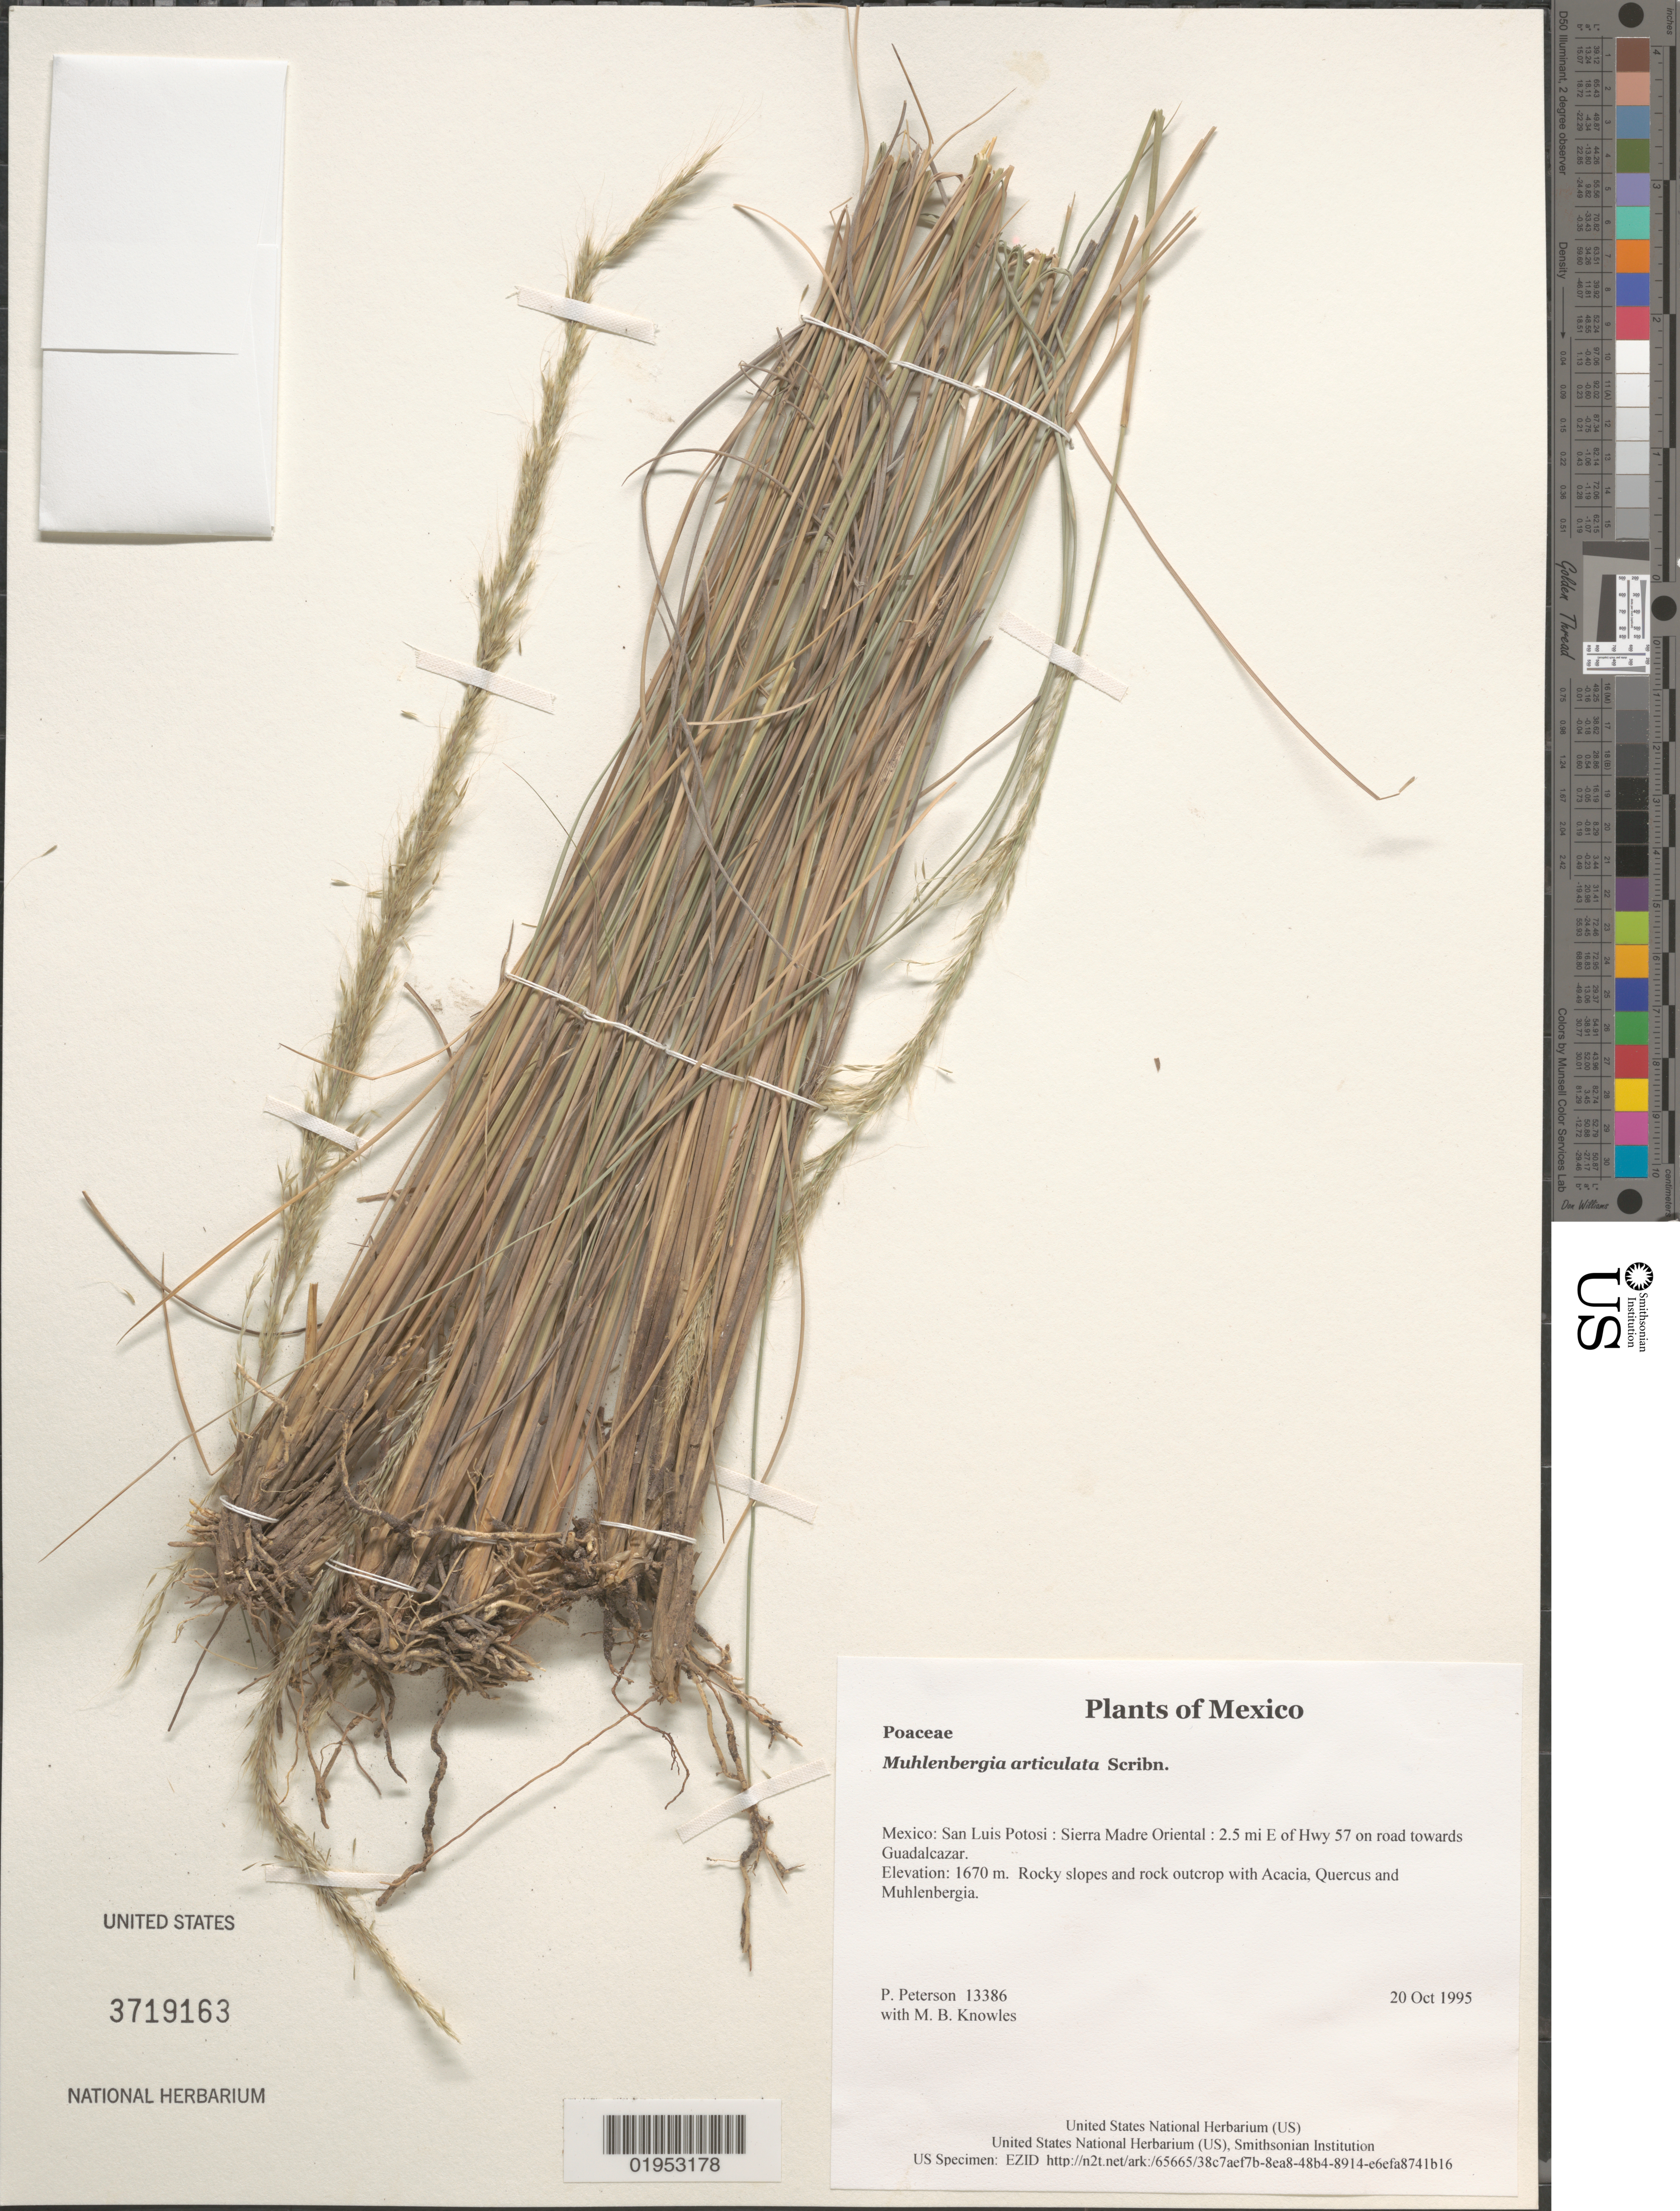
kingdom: Plantae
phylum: Tracheophyta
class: Liliopsida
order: Poales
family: Poaceae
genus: Muhlenbergia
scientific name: Muhlenbergia articulata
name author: Scribn.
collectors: P. M. Peterson & M. B. Knowles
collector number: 13386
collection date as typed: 20 Oct 1995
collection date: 1995-10-20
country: Mexico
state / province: San Luis Potosi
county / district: Sierra Madre Oriental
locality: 2.5 mi E of Hwy 57 on road towards Guadalcazar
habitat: Rocky slopes and rock outcrop with Acacia, Quercus and Muhlenbergia.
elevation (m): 1670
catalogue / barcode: US 3719163